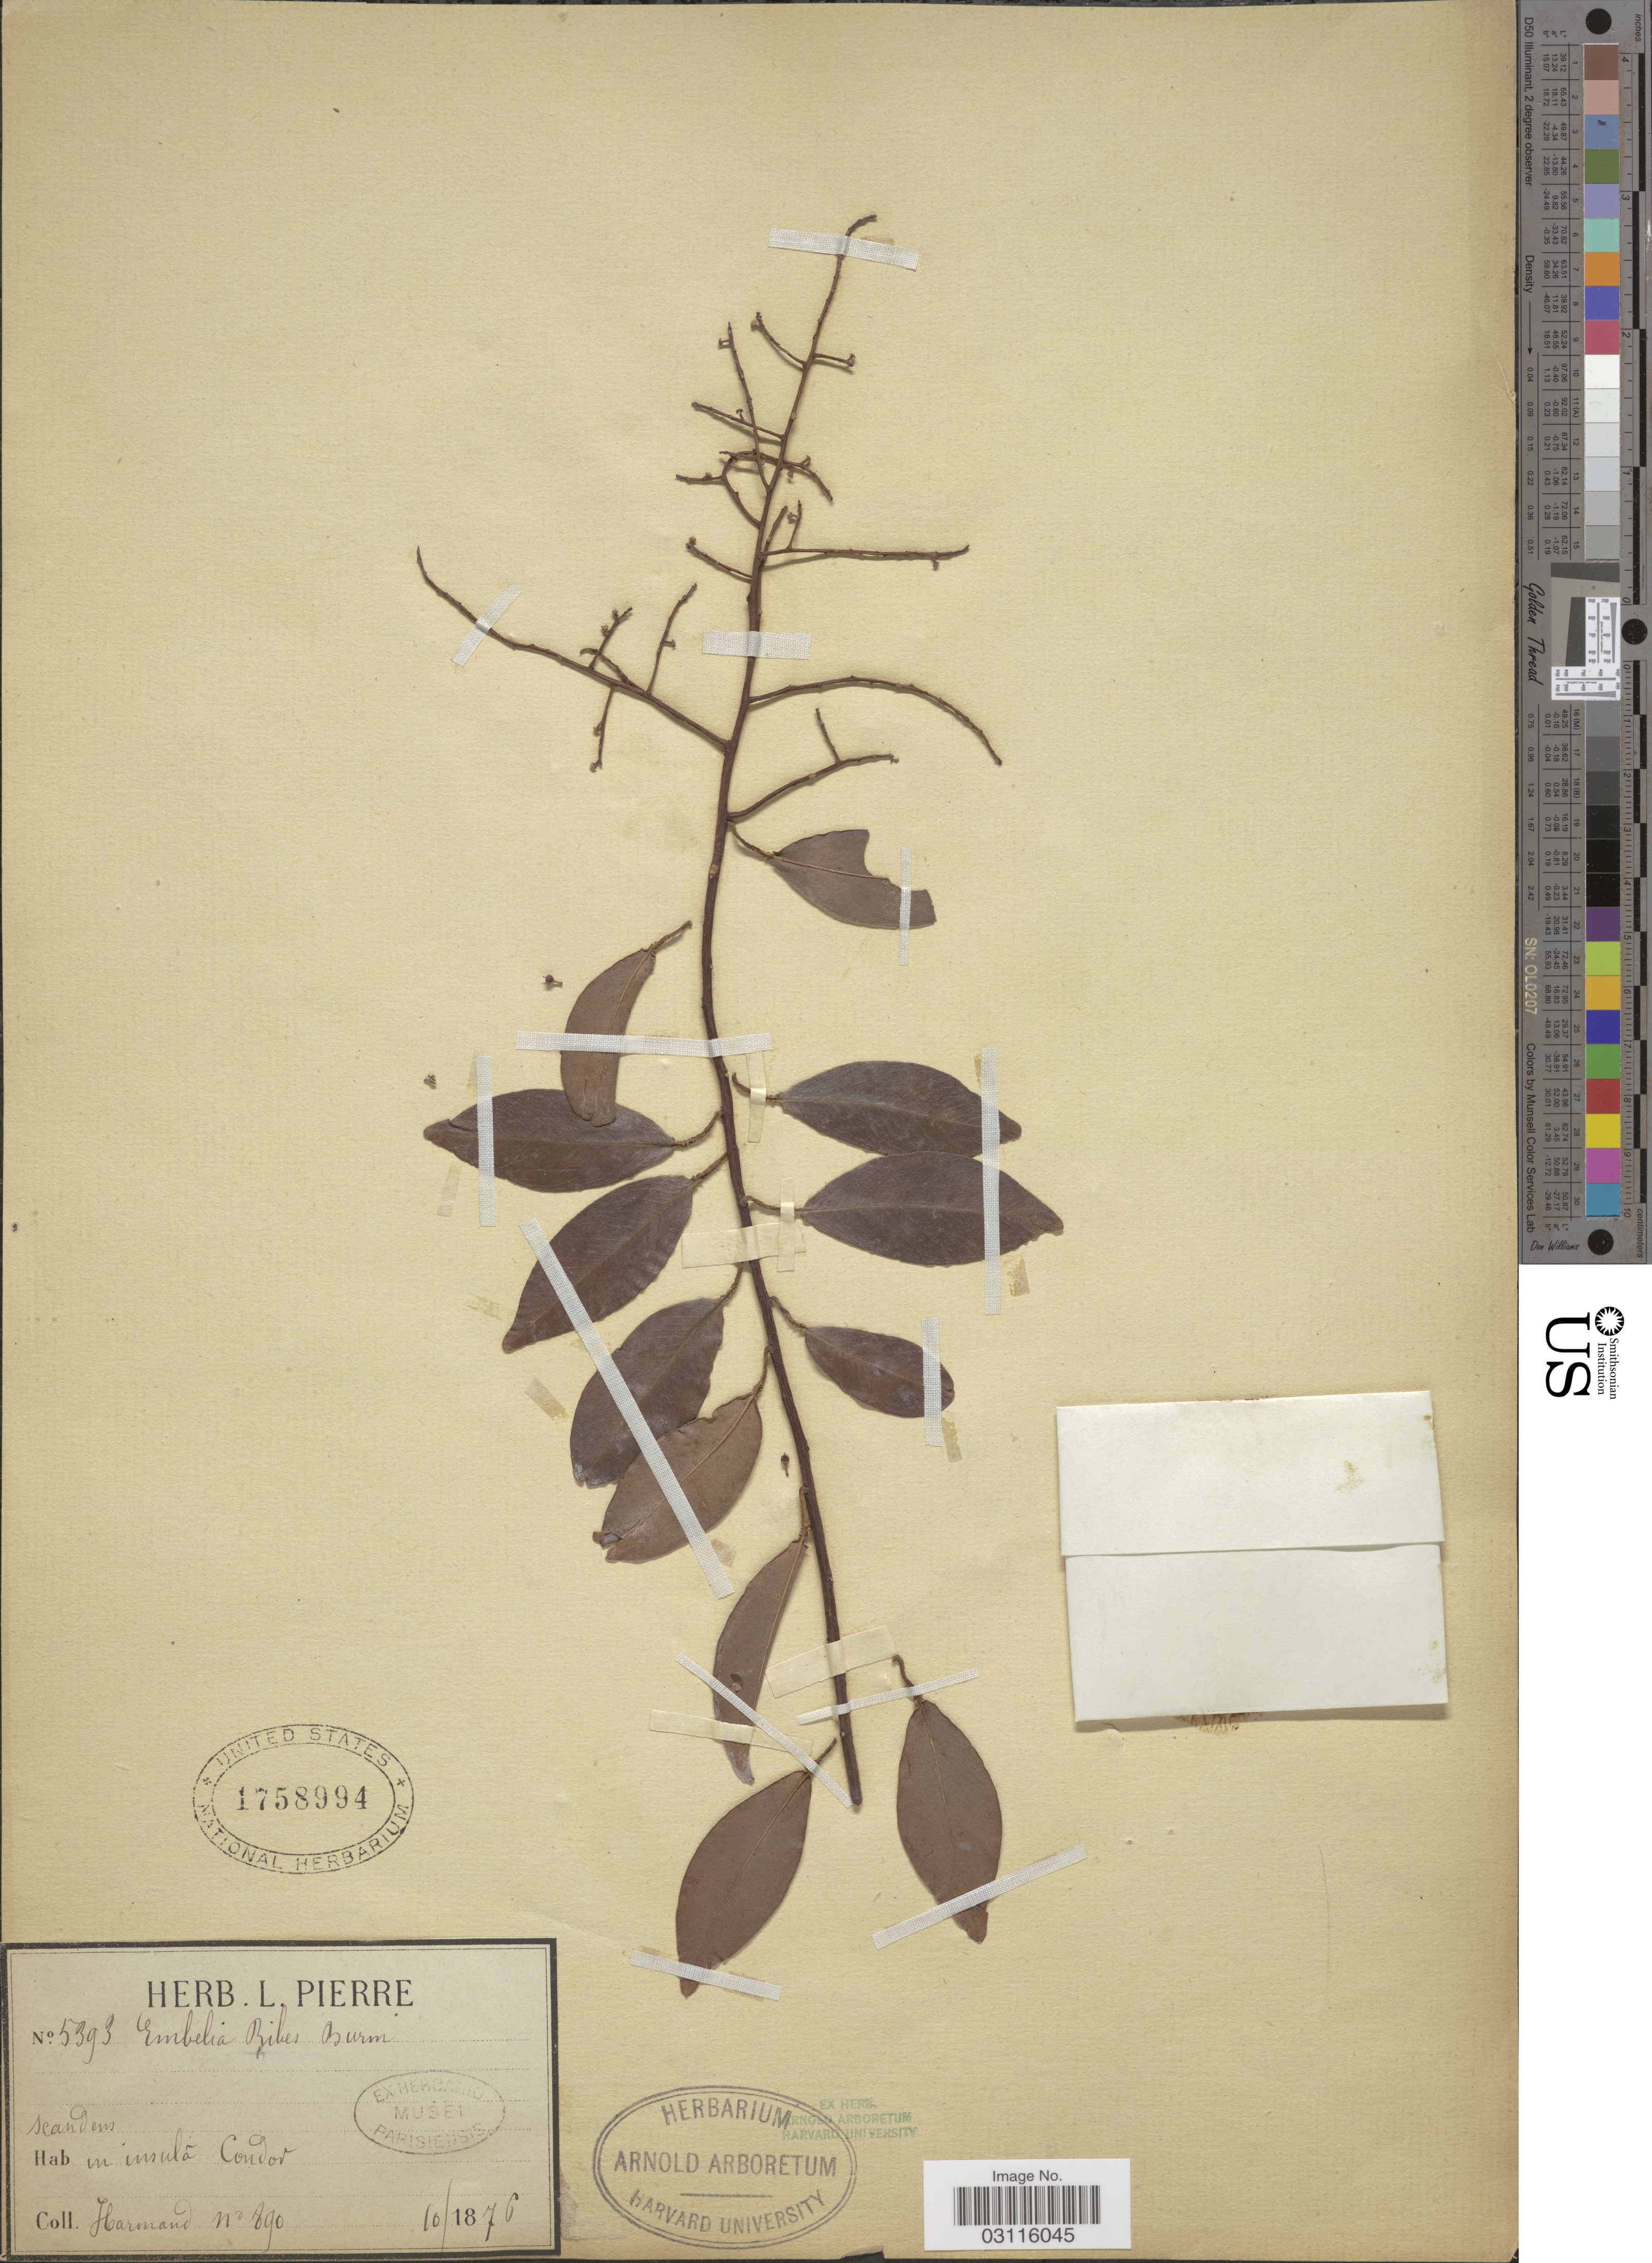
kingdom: Plantae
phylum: Tracheophyta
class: Magnoliopsida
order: Ericales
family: Primulaceae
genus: Embelia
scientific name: Embelia ribes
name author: Burm. f.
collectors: Harmand, --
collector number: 890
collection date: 1876-10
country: Vietnam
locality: In insula Condor.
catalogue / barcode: US 1758994